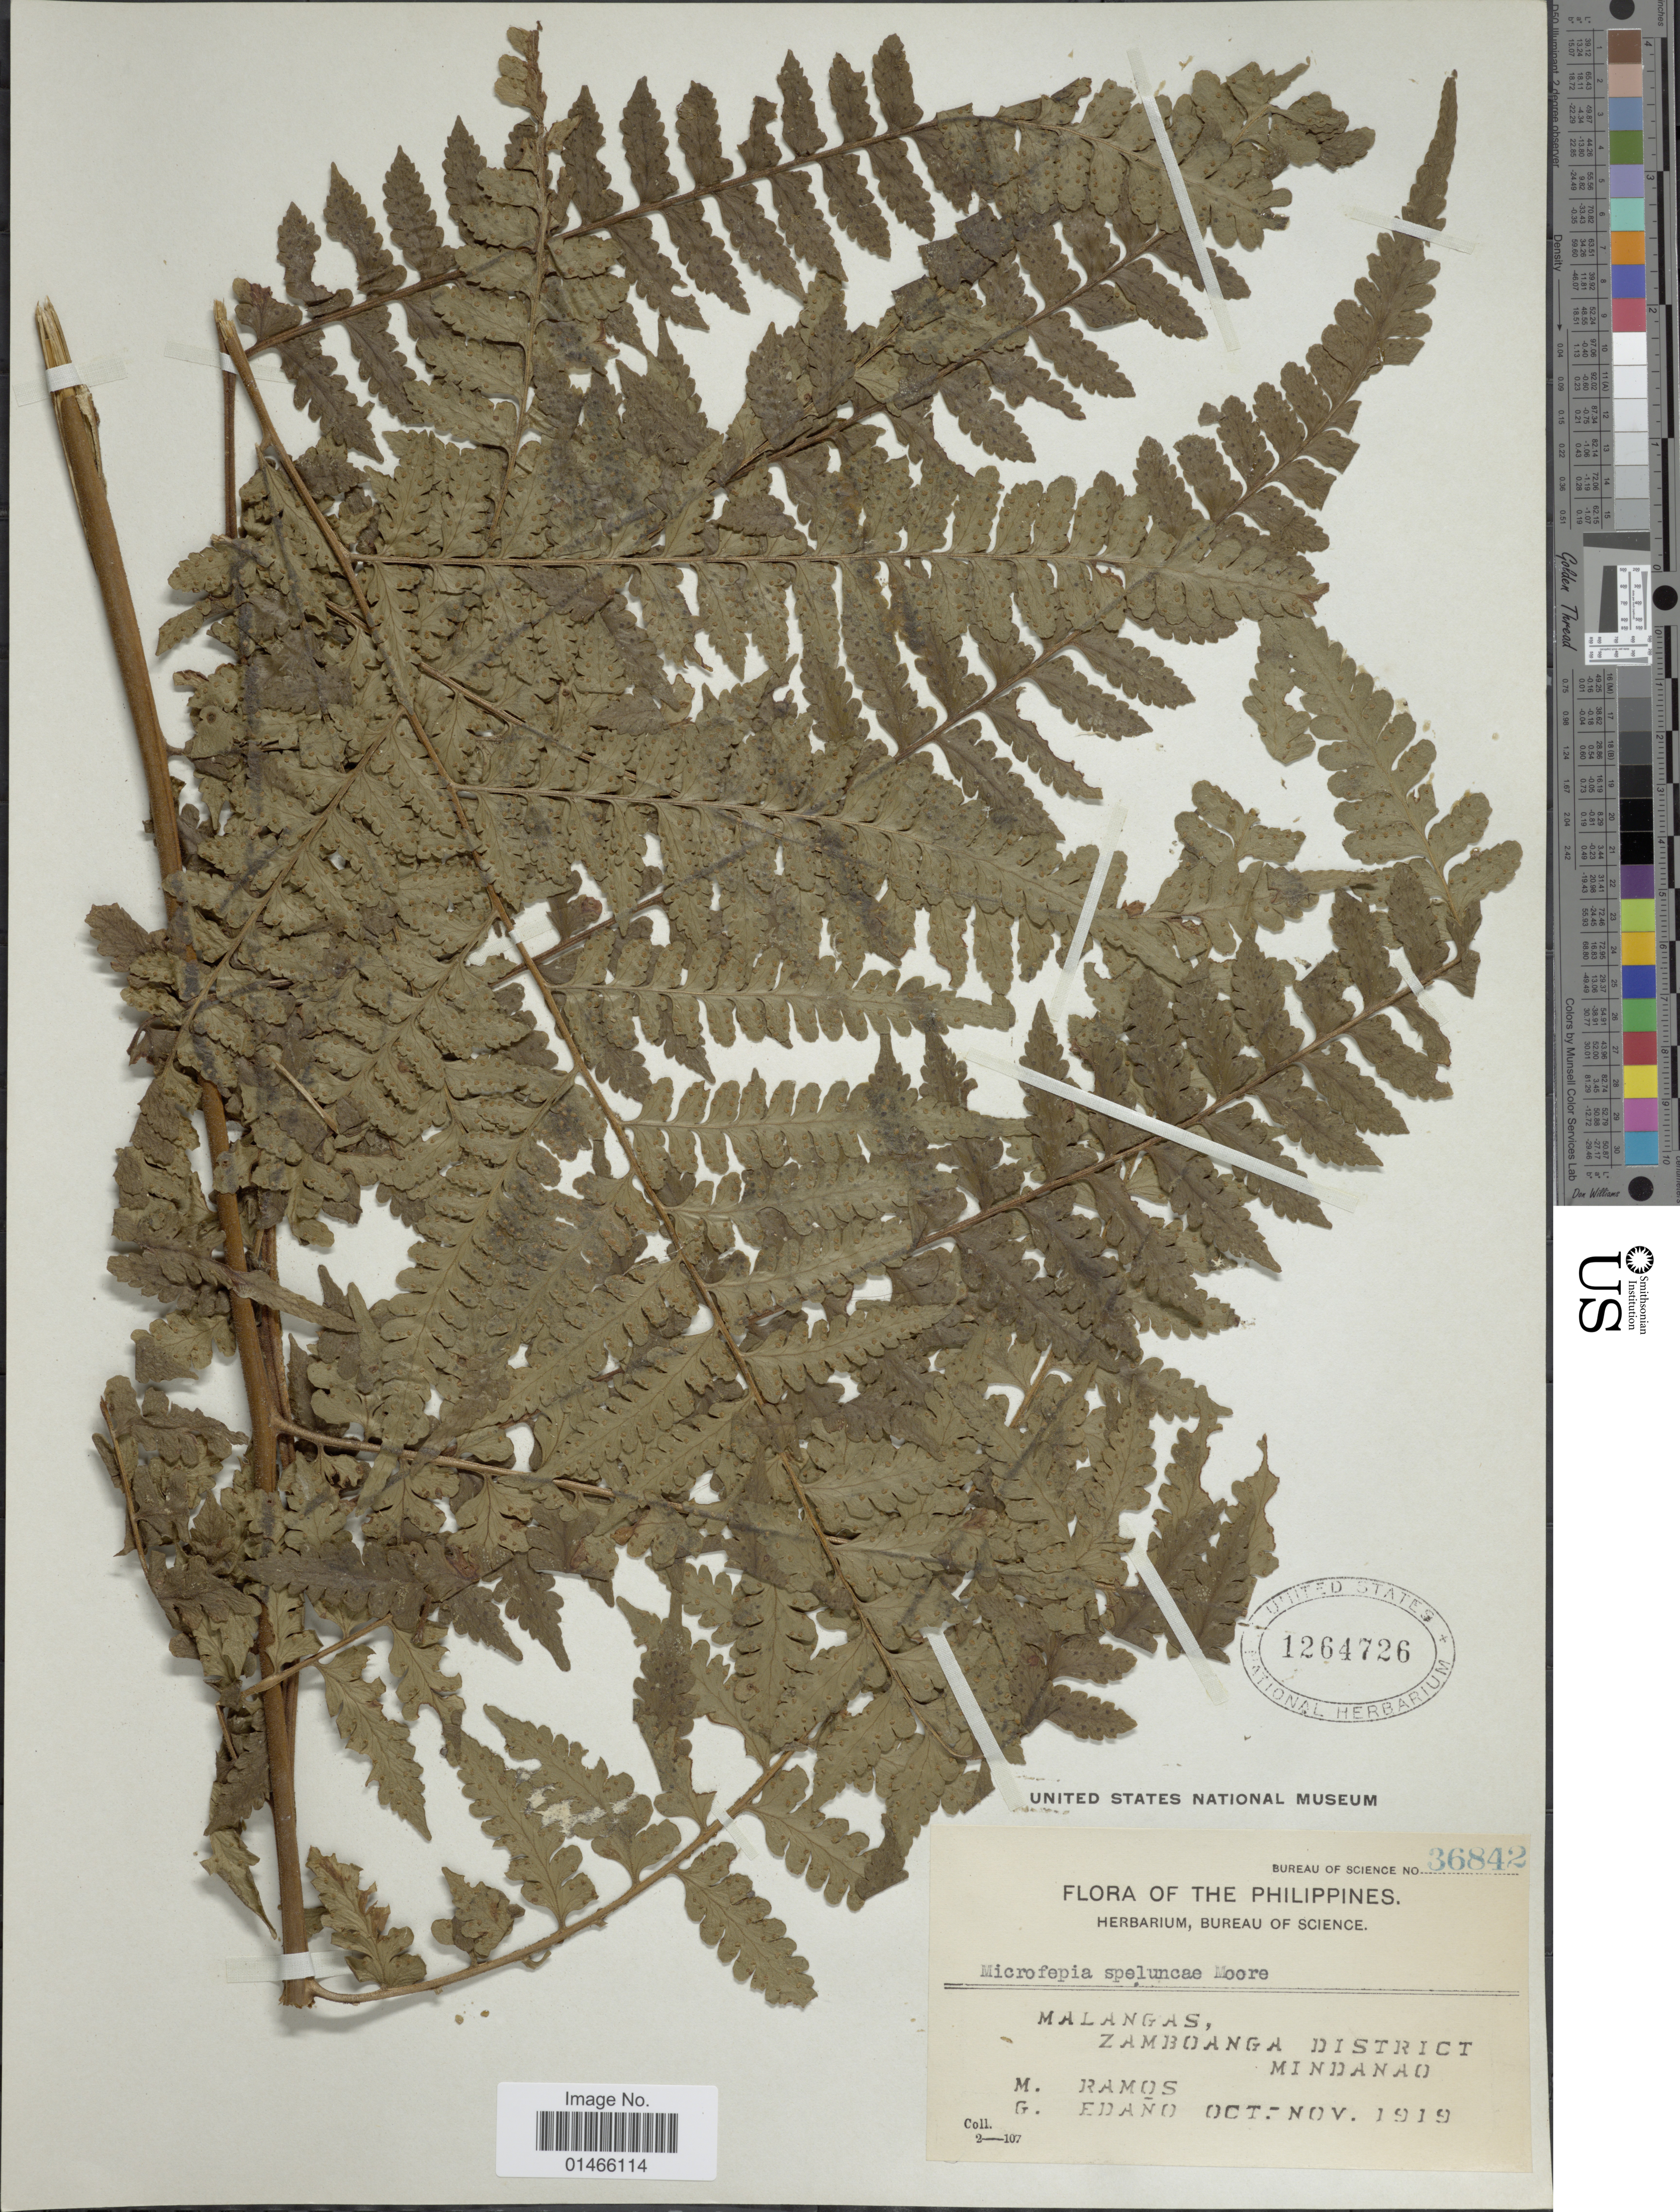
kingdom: Plantae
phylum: Tracheophyta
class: Polypodiopsida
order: Polypodiales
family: Dennstaedtiaceae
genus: Microlepia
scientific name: Microlepia speluncae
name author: (L.) T. Moore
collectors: M. Ramos & G. Edaño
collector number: Bueau of Science 36842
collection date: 1919-10/1919-11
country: Philippines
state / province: Zamboanga Peninsula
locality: Malangas, Zamboanga District, Mindanao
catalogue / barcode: US 1264726